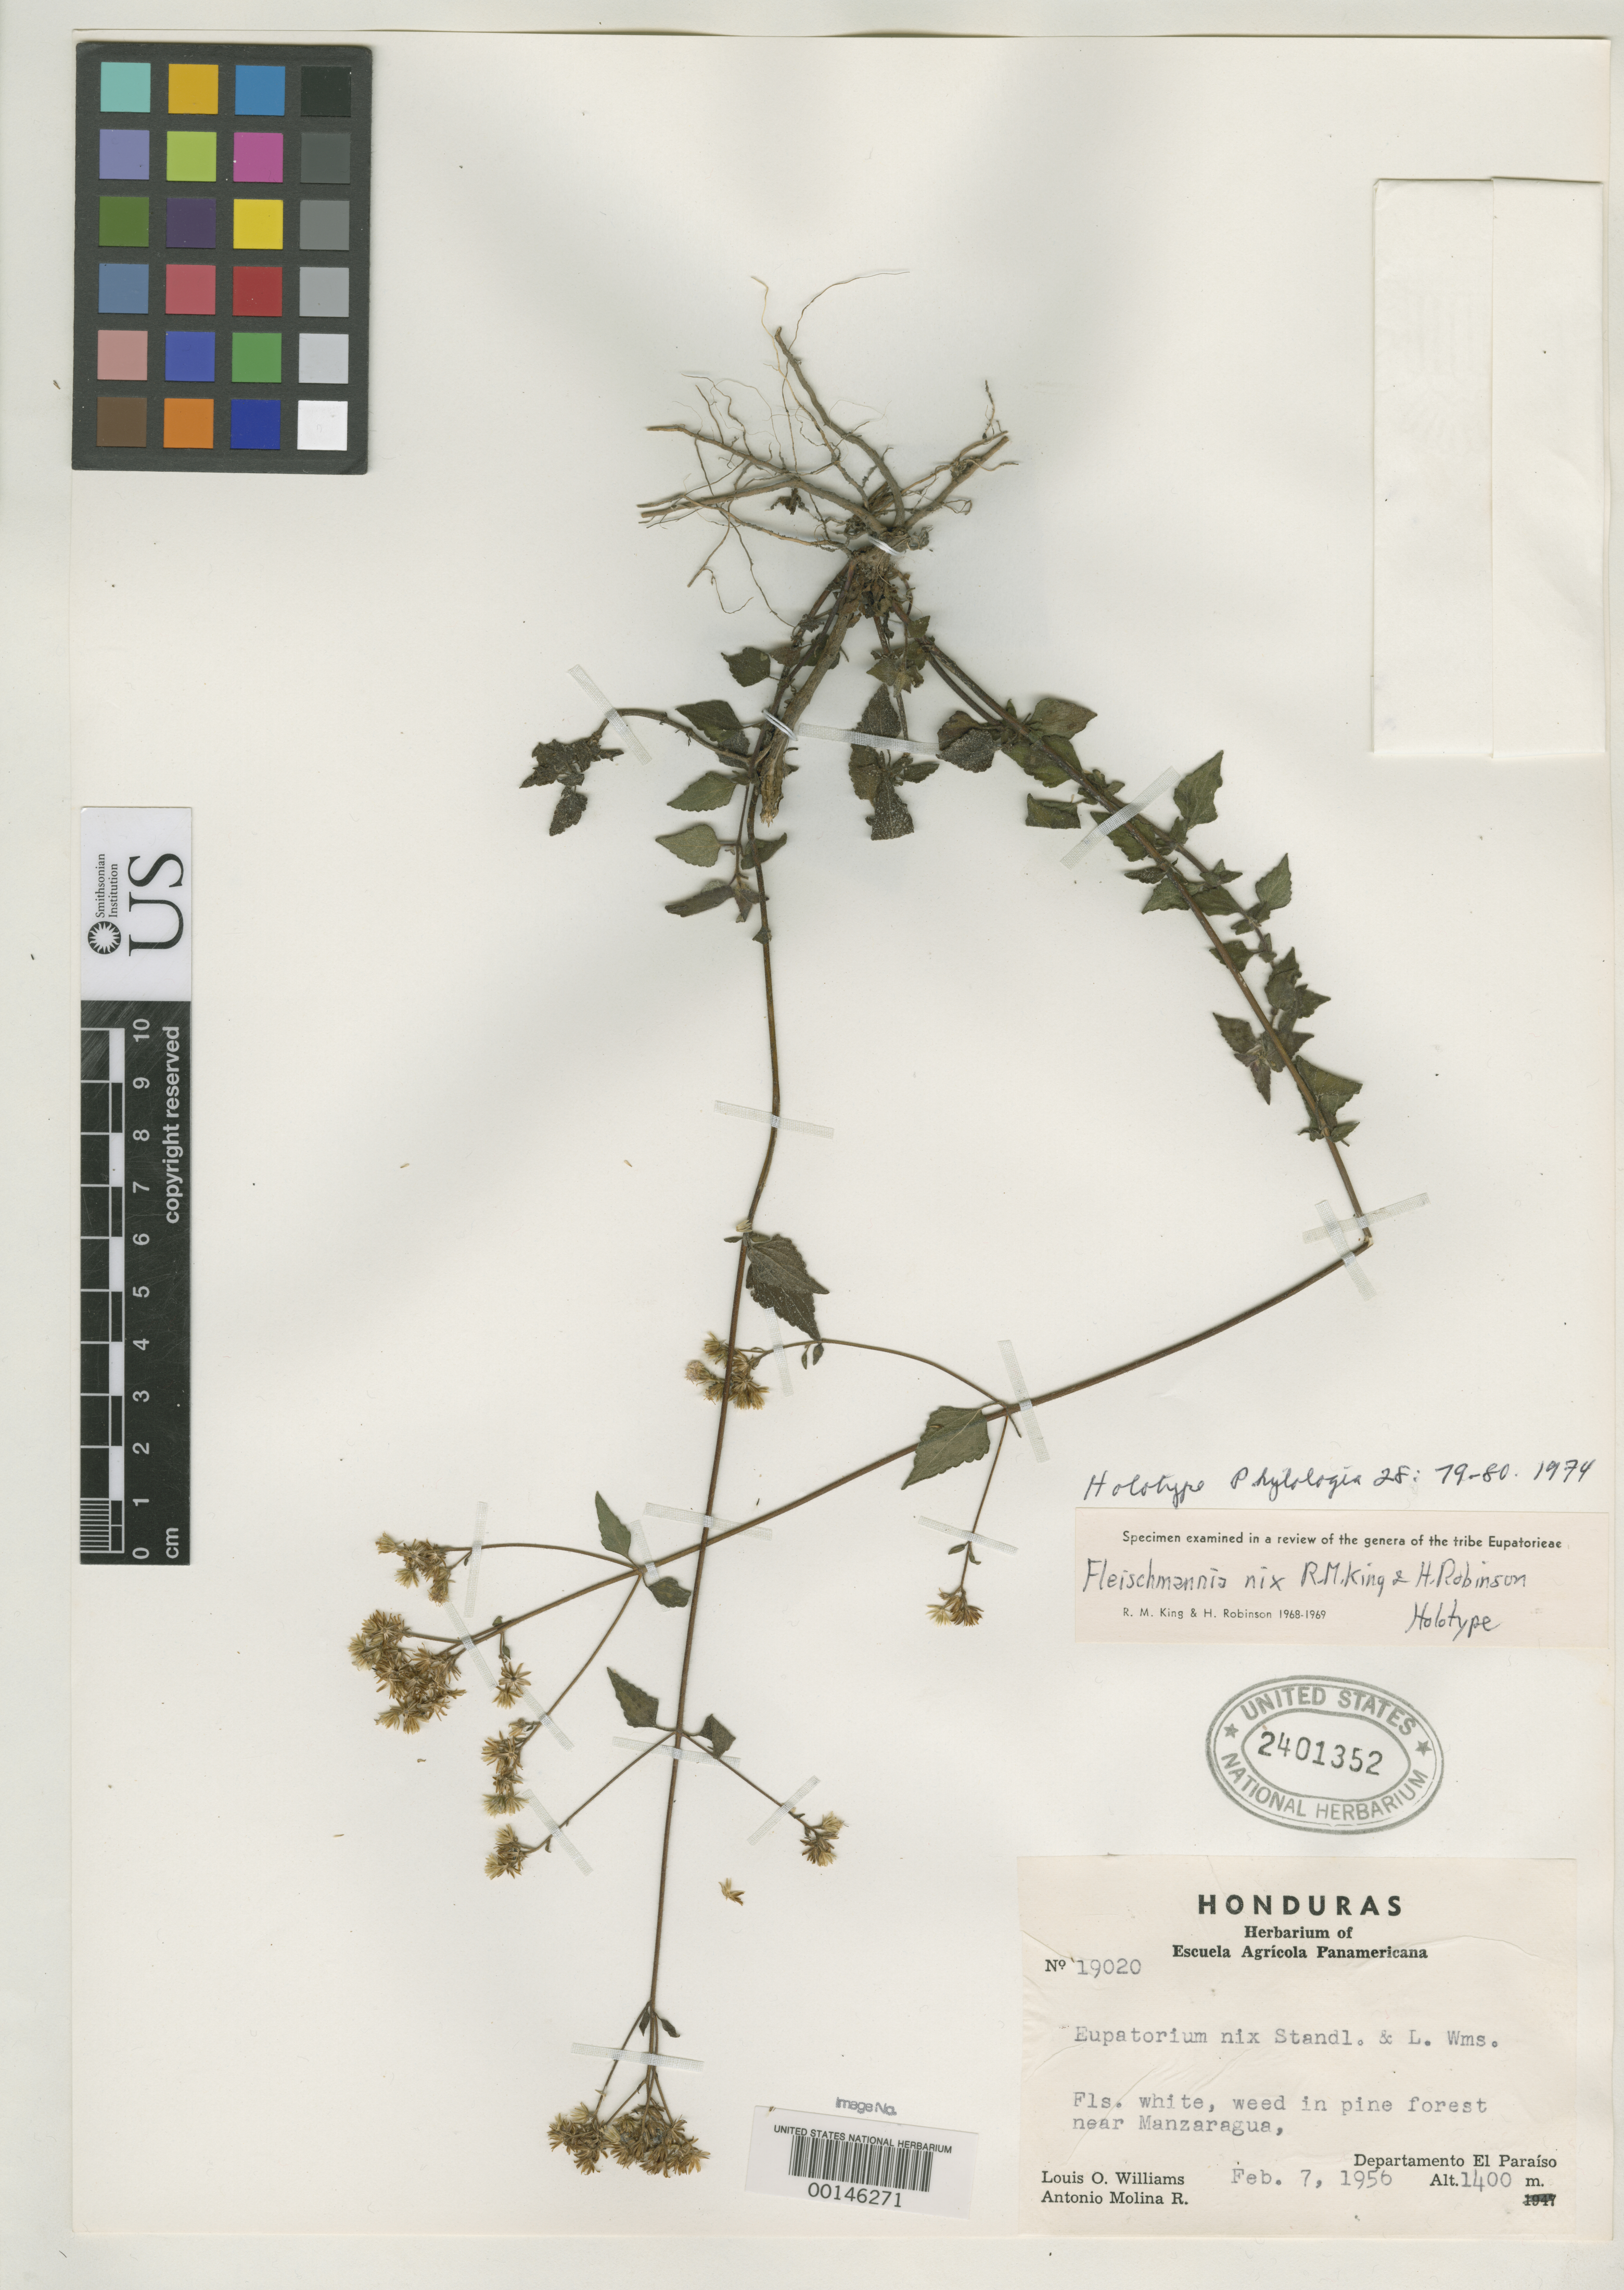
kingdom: Plantae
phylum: Tracheophyta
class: Magnoliopsida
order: Asterales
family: Asteraceae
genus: Fleischmannia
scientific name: Fleischmannia nix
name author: R.M. King & H. Rob.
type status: Holotype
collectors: L. O. Williams & A. Molina R.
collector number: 19020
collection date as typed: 07 Feb 1956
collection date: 1956-02-07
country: Honduras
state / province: El Paraíso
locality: Near Manzaragua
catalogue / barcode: US 2401352